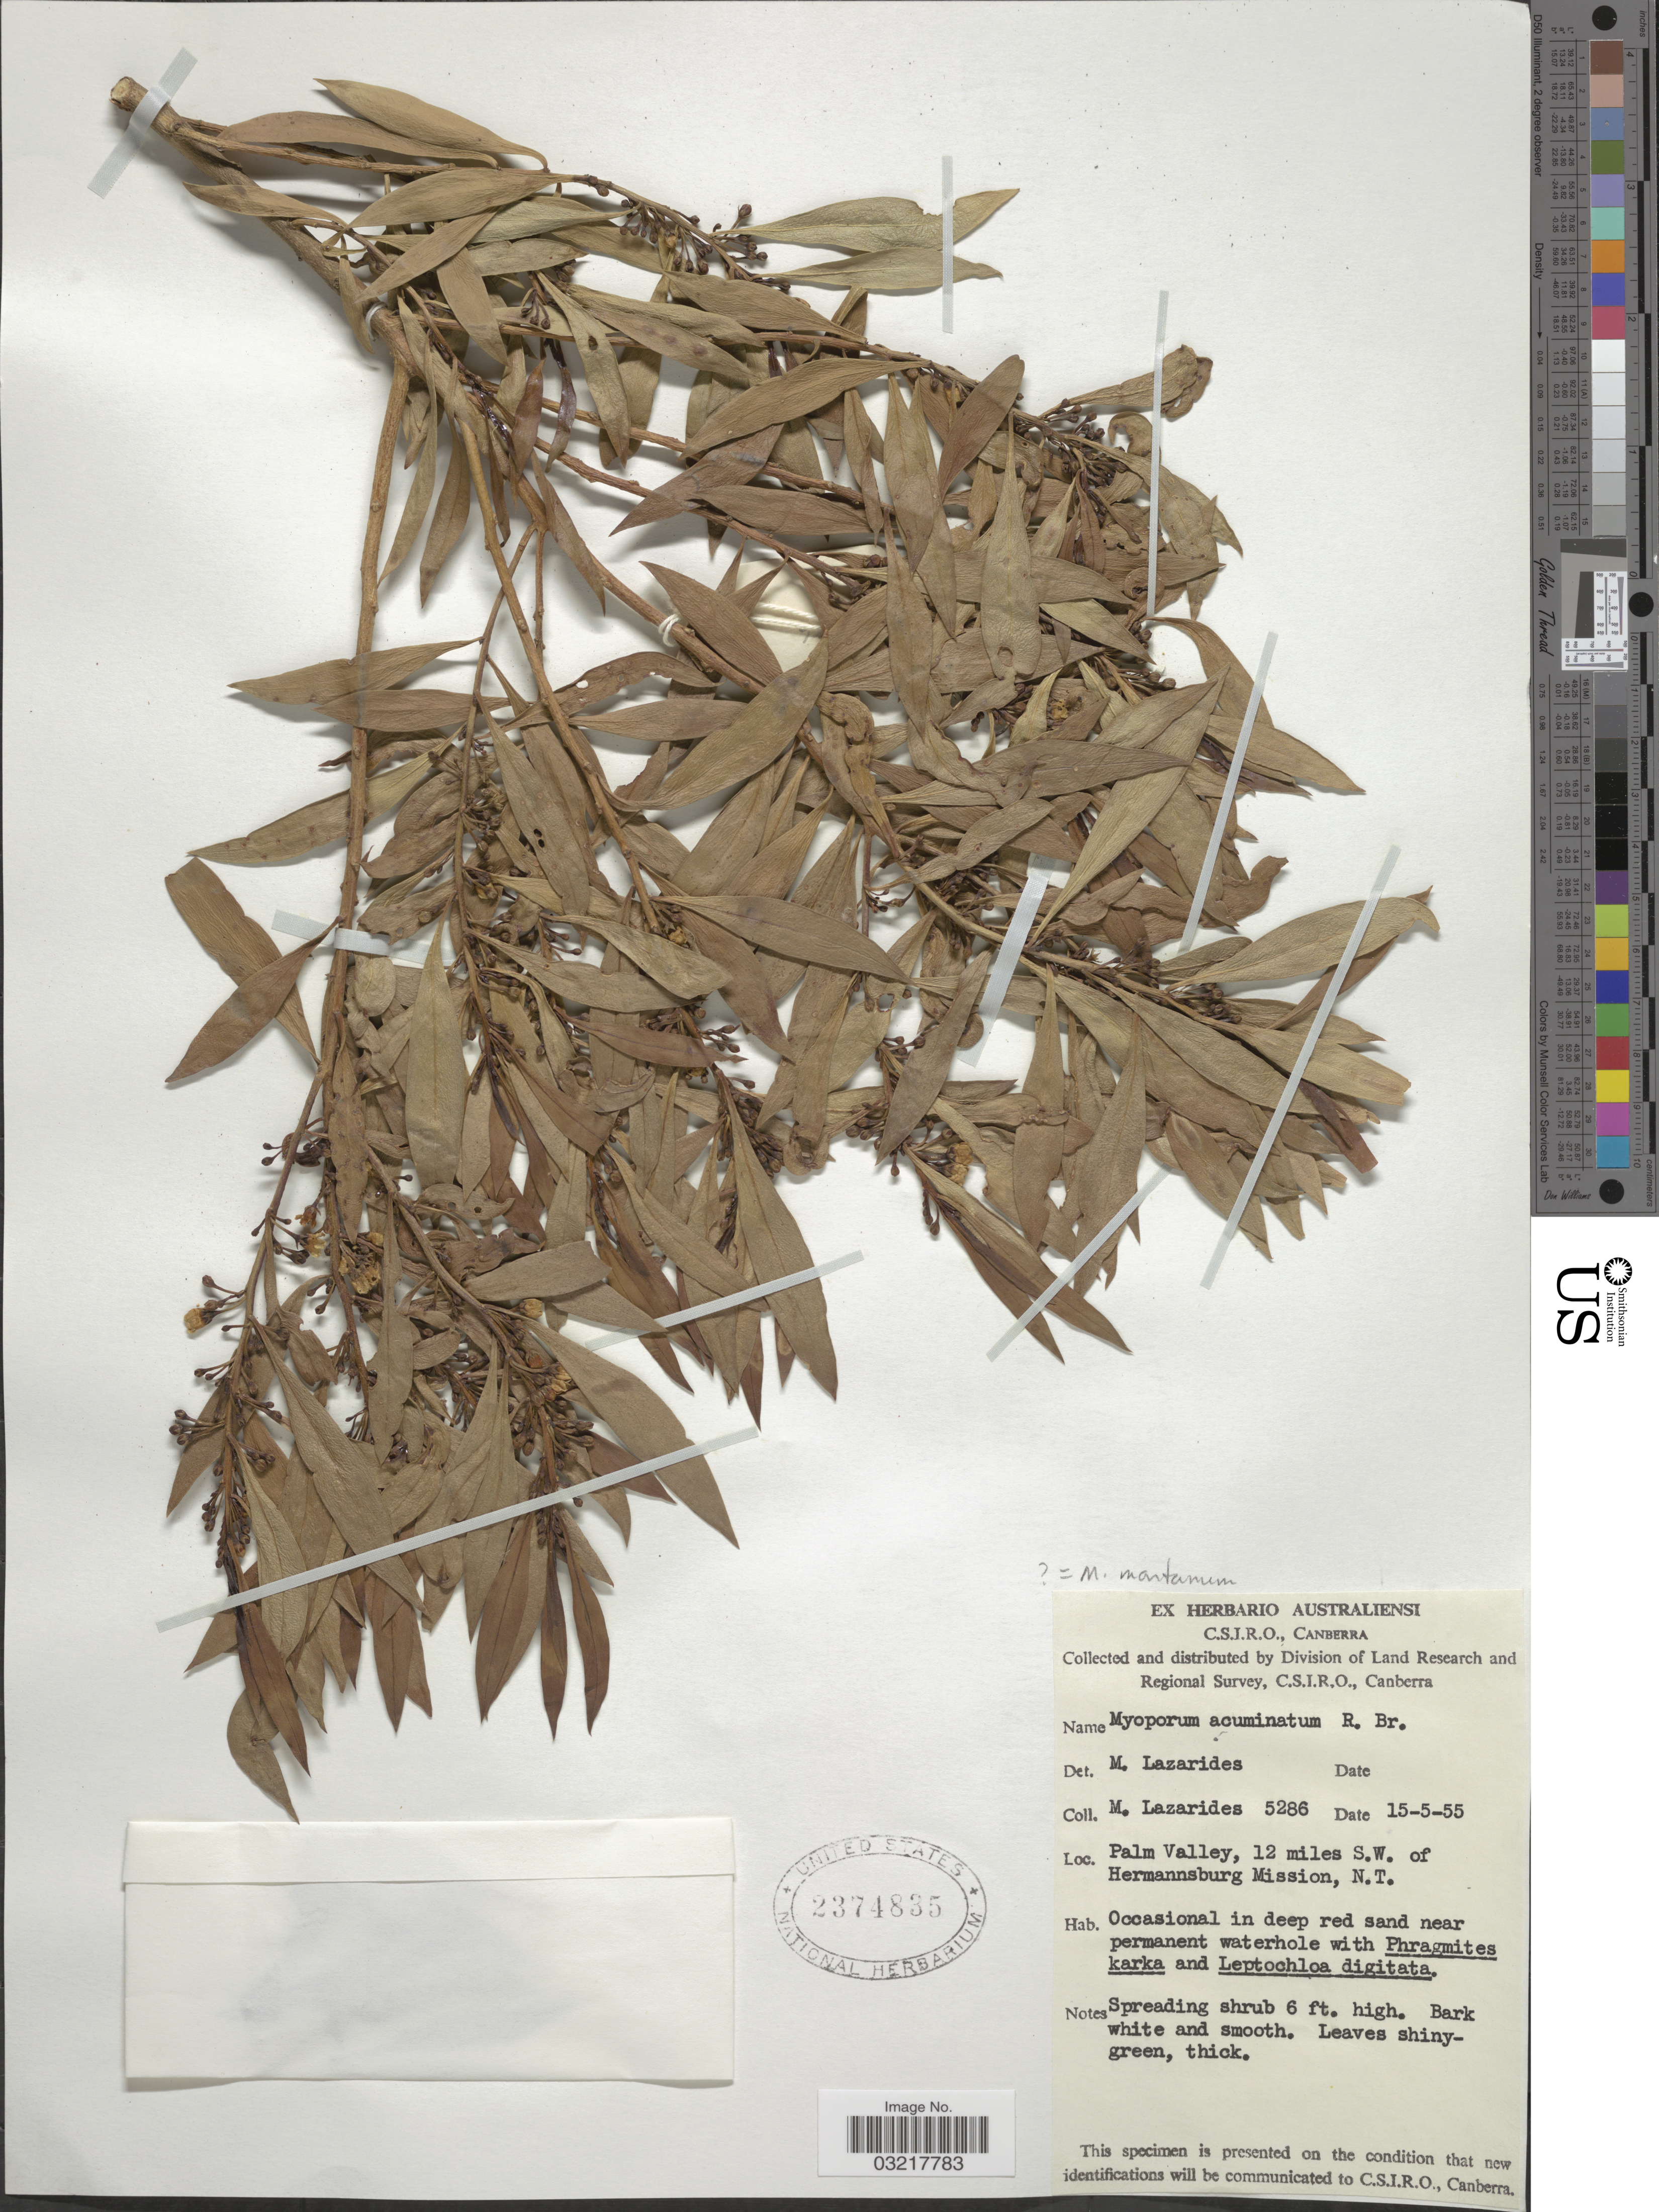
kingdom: Plantae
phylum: Tracheophyta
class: Magnoliopsida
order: Lamiales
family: Scrophulariaceae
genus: Myoporum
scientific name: Myoporum montanum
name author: R. Br.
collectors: M. Lazarides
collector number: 5286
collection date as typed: Transcribed d/m/y: 15/5/55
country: Australia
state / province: Northern Territory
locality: Palm Valley, 12 miles S.W. of Hermannsburg Mission, N.T.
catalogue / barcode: US 2374835